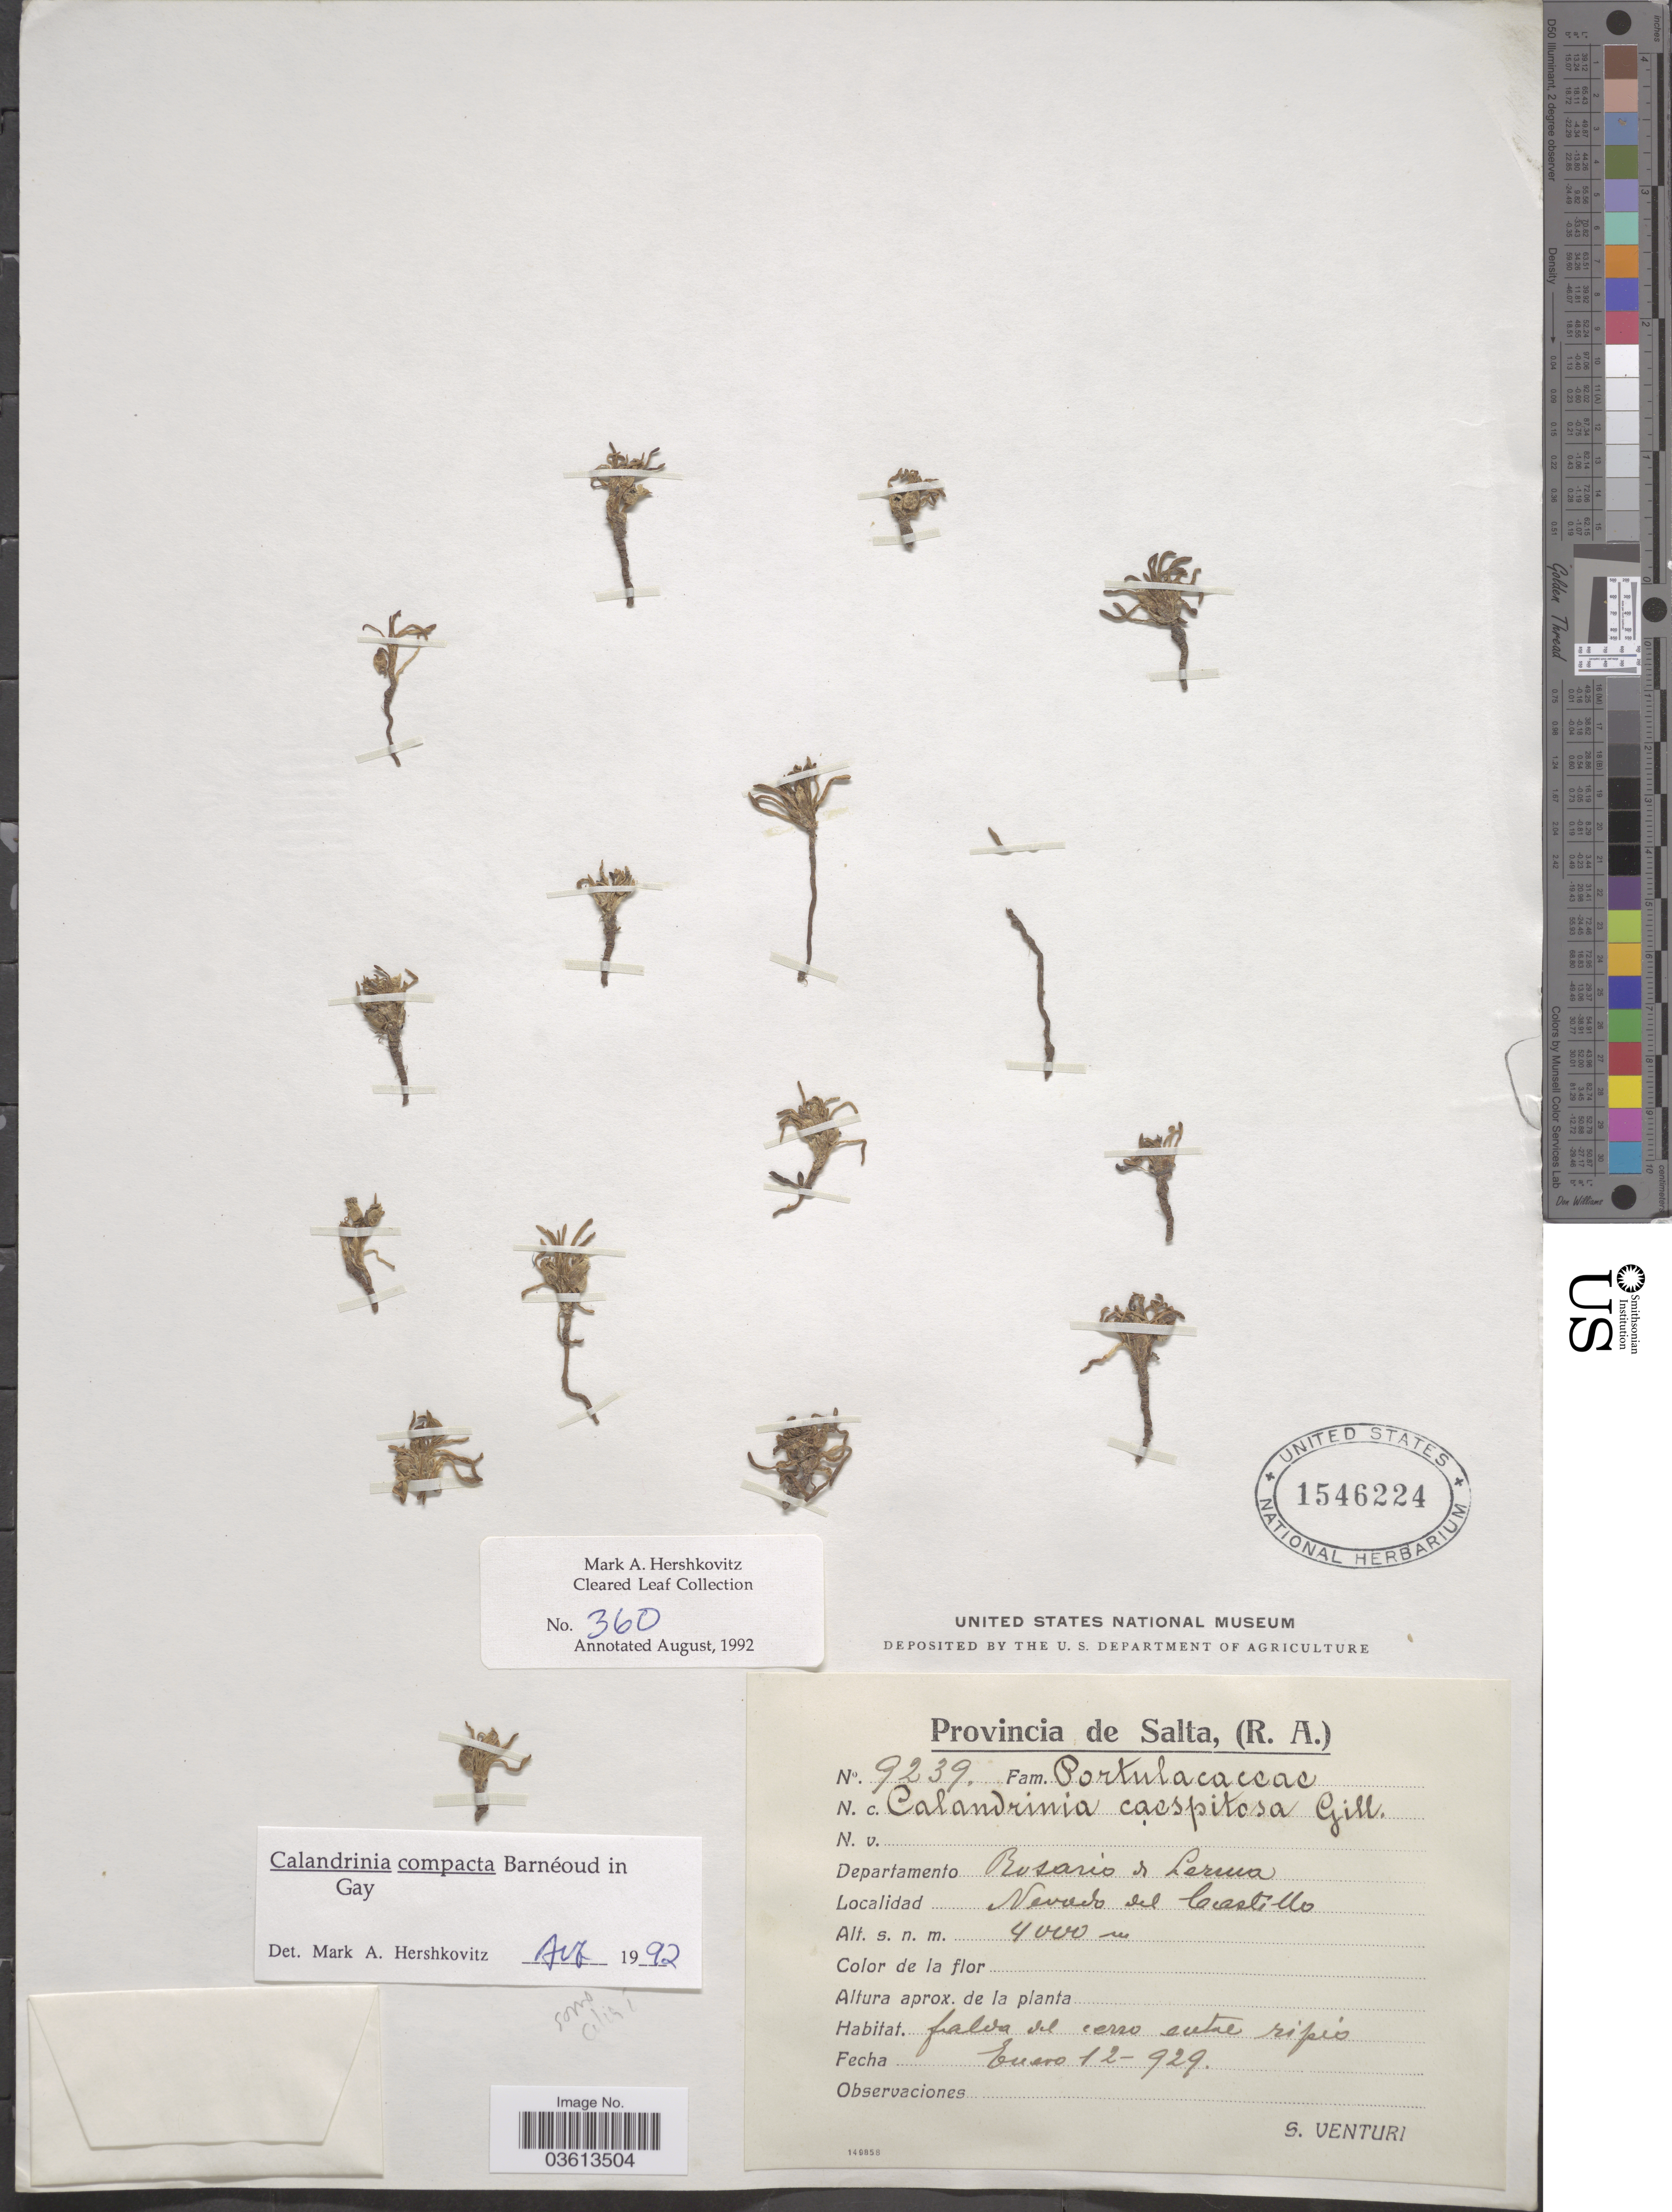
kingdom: Plantae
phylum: Tracheophyta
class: Magnoliopsida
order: Caryophyllales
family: Montiaceae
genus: Calandrinia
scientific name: Calandrinia compacta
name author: Barnéoud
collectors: S. Venturi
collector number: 9239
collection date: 1929-01-12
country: Argentina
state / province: Salta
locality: Departamento Rosaria de Lerma. Nevado del Castillo.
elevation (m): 4000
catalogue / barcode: US 1546224